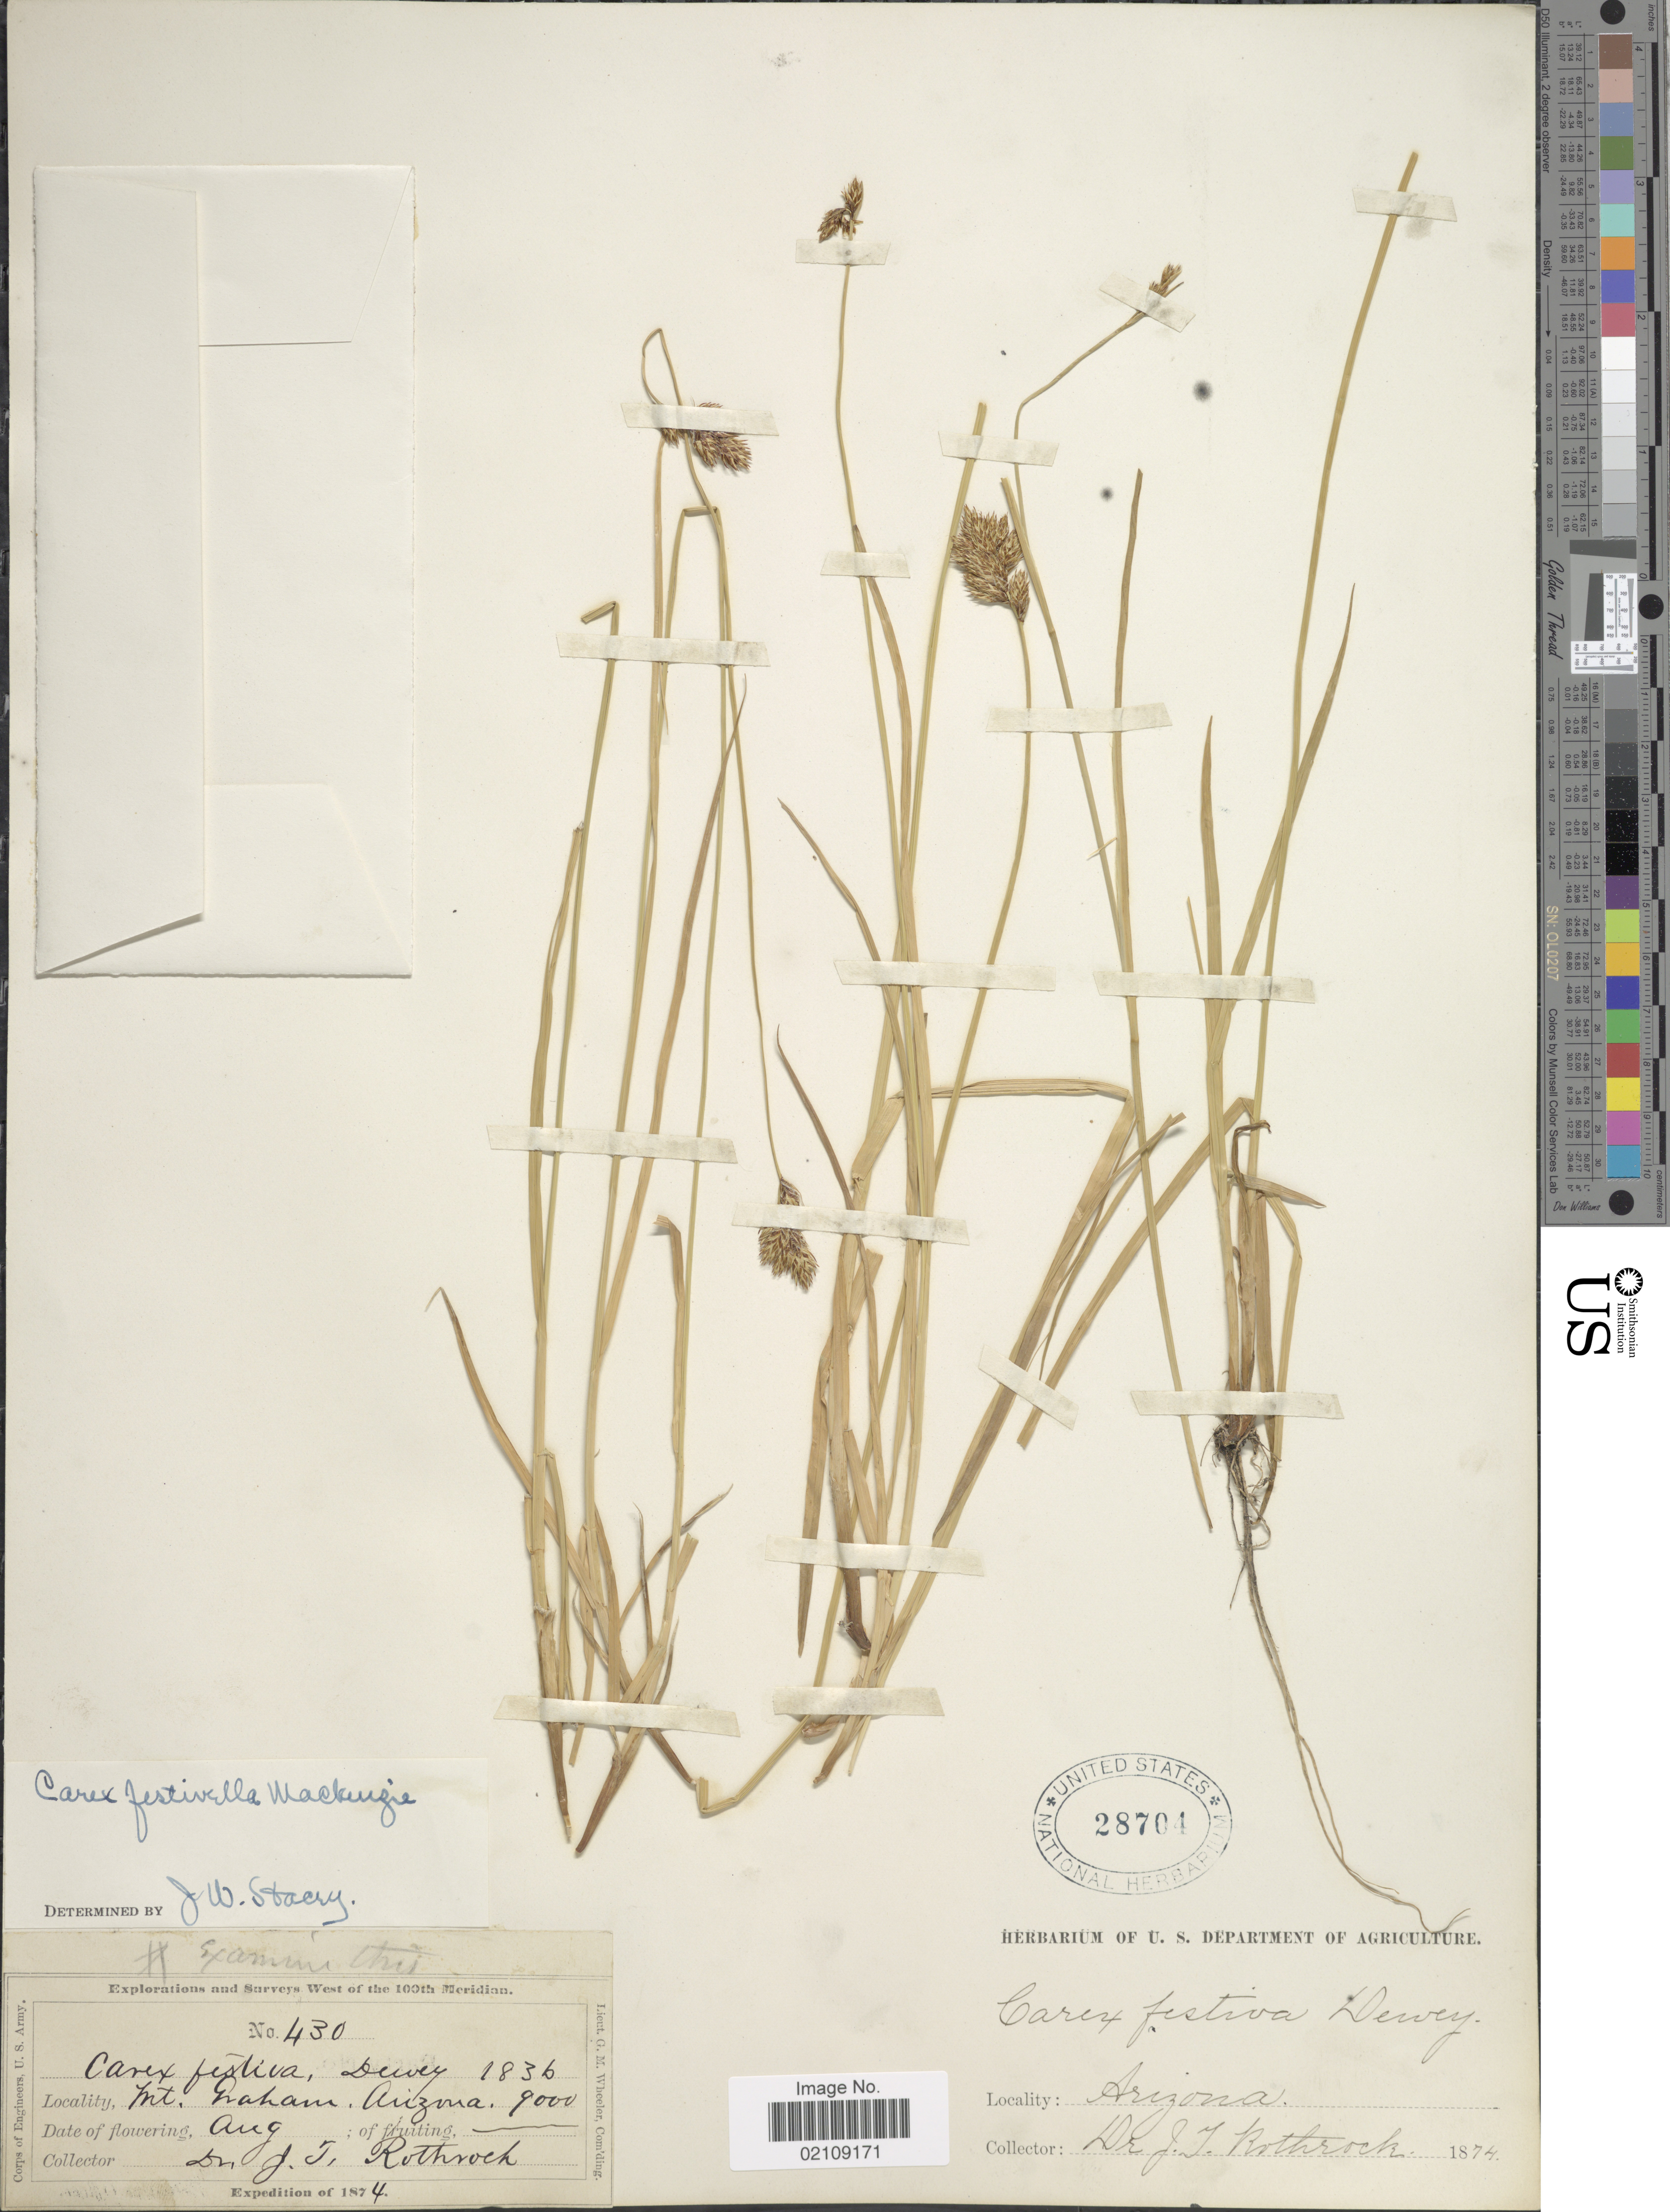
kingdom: Plantae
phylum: Tracheophyta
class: Liliopsida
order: Poales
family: Cyperaceae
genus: Carex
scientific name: Carex microptera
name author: Mack.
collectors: J. T. Rothrock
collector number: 430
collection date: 1874-08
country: United States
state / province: Arizona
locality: Mt. Graham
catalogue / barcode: US 28704